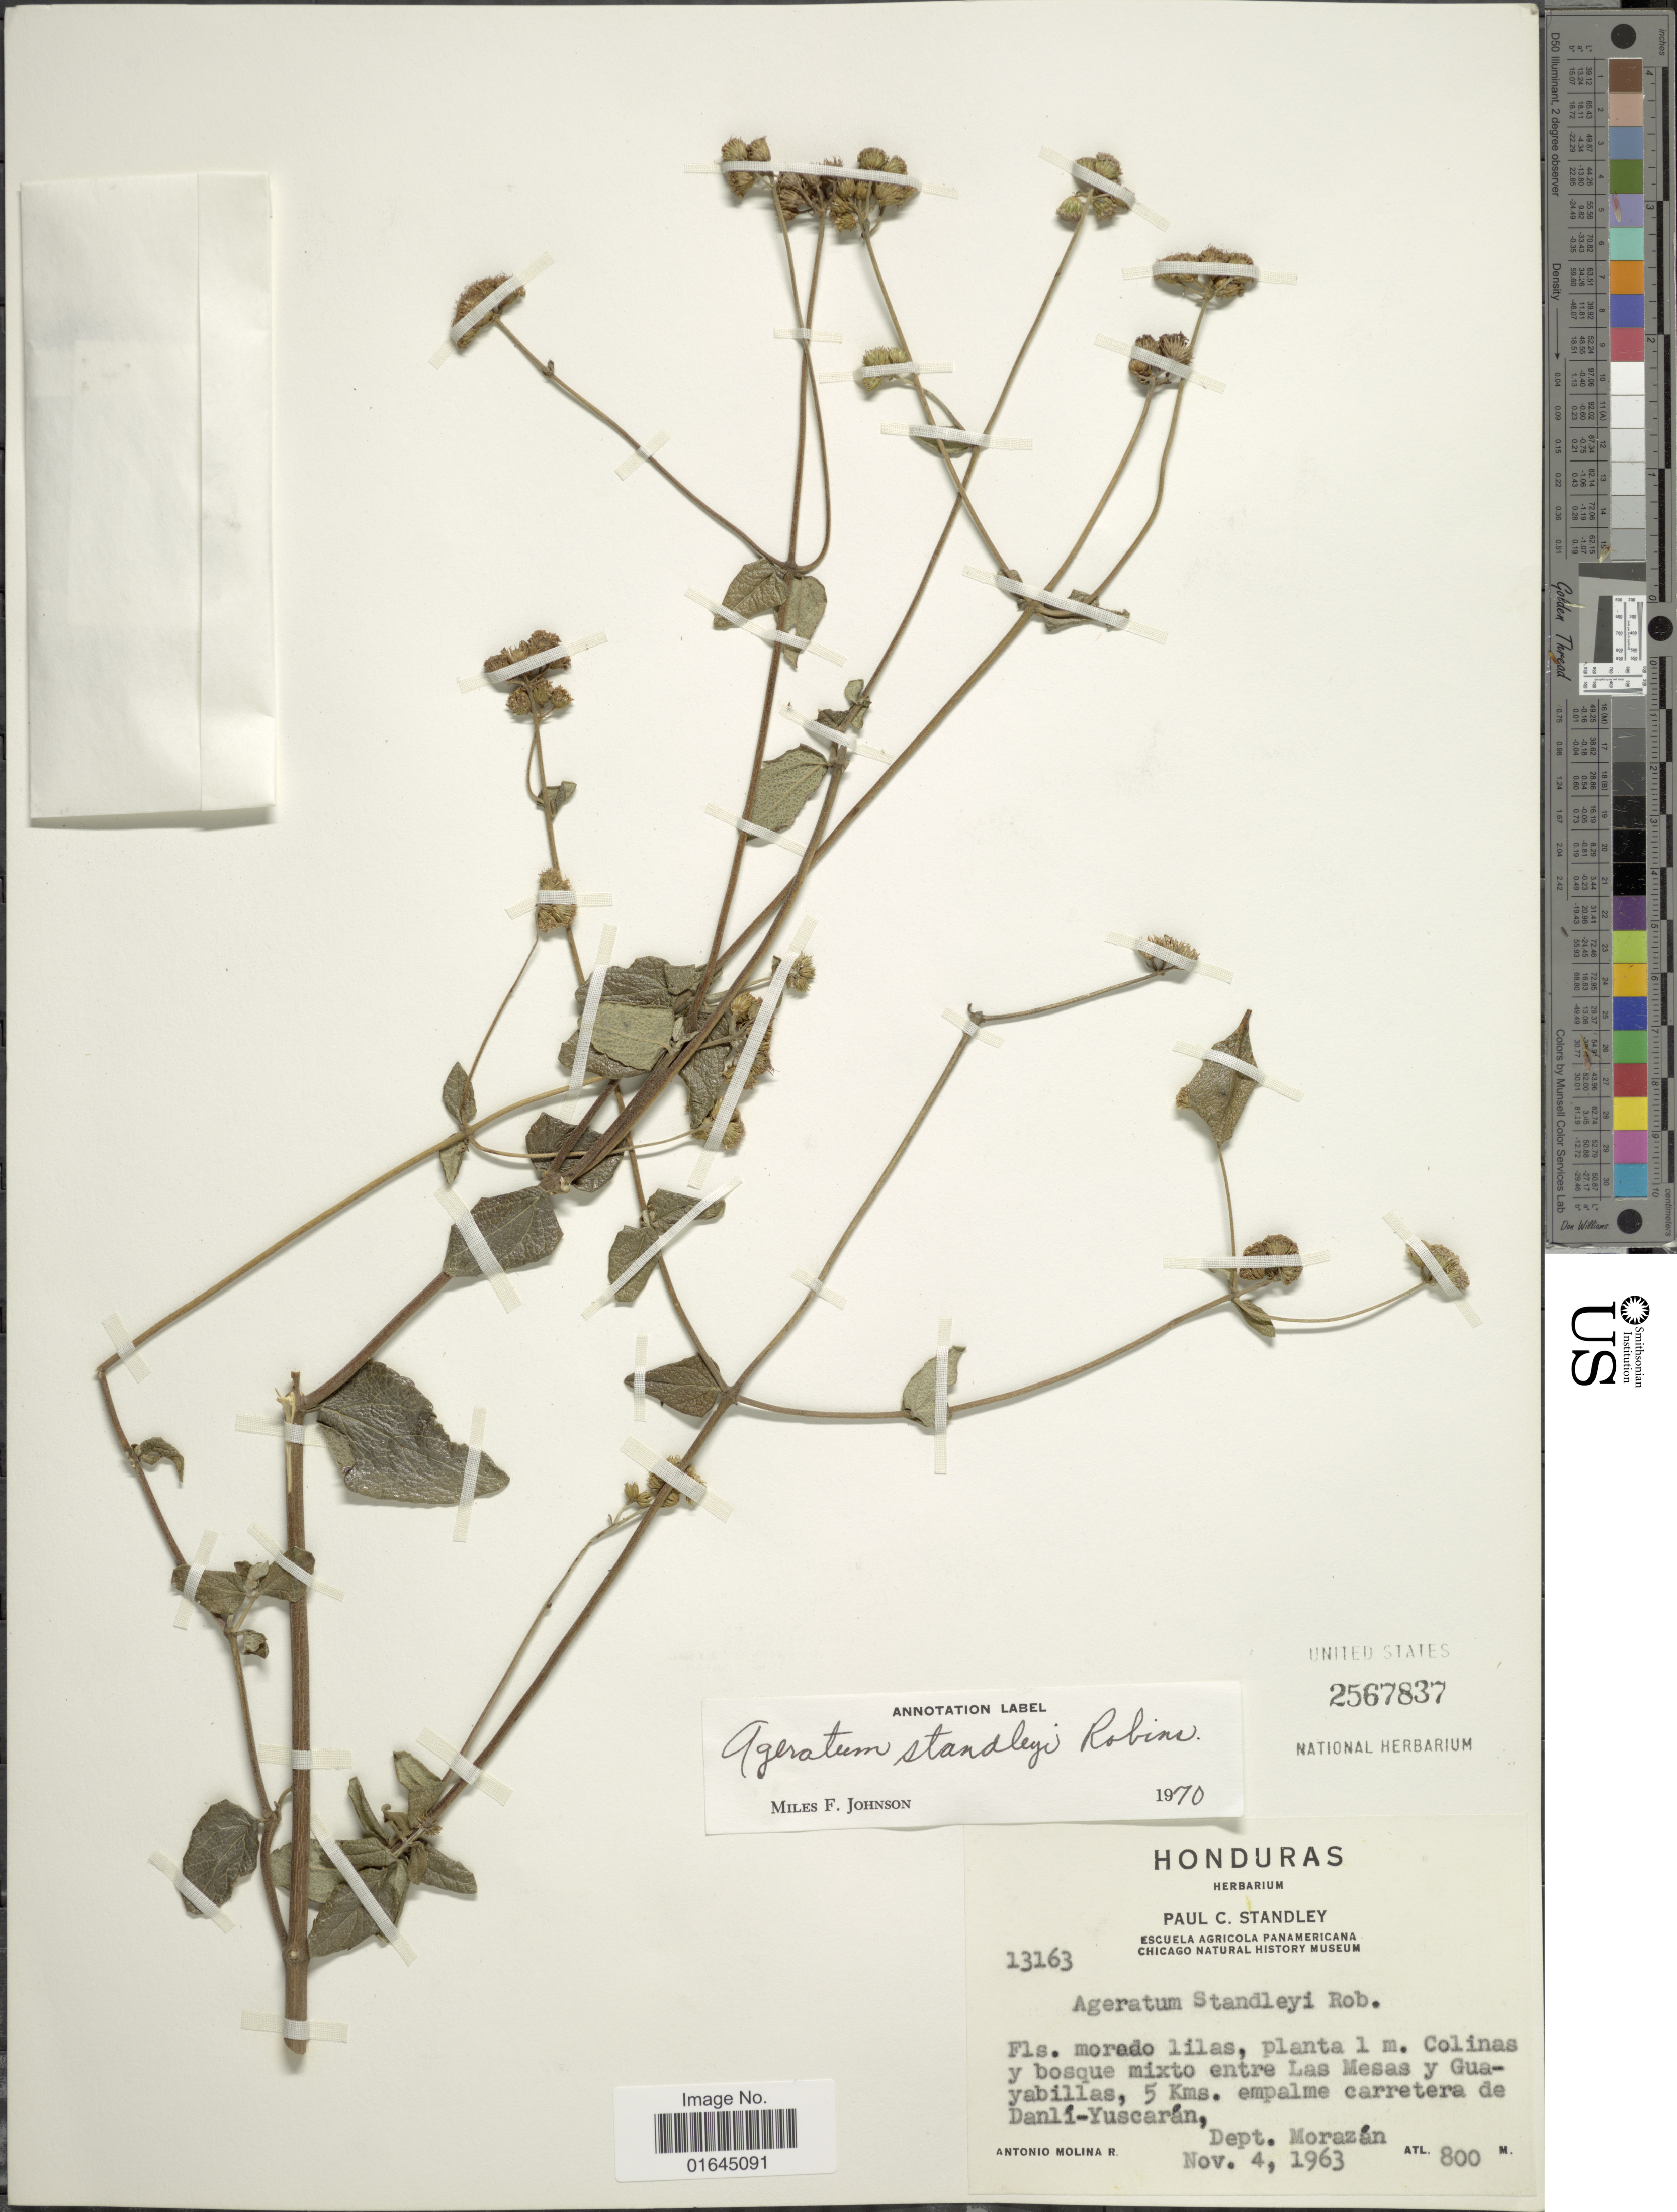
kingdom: Plantae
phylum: Tracheophyta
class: Magnoliopsida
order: Asterales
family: Asteraceae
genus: Ageratum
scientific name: Ageratum standleyi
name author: B.L. Rob.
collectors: A. Molina R.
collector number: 13163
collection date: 1963-11-04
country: Honduras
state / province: Fco. Morazán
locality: Colinas y bosque mixto entre Las Mesas y Guayabillas, 5 Kms. empalme carretera de Danlí-Yuscarán. Dept. Morzán.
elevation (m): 800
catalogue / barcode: US 2567837